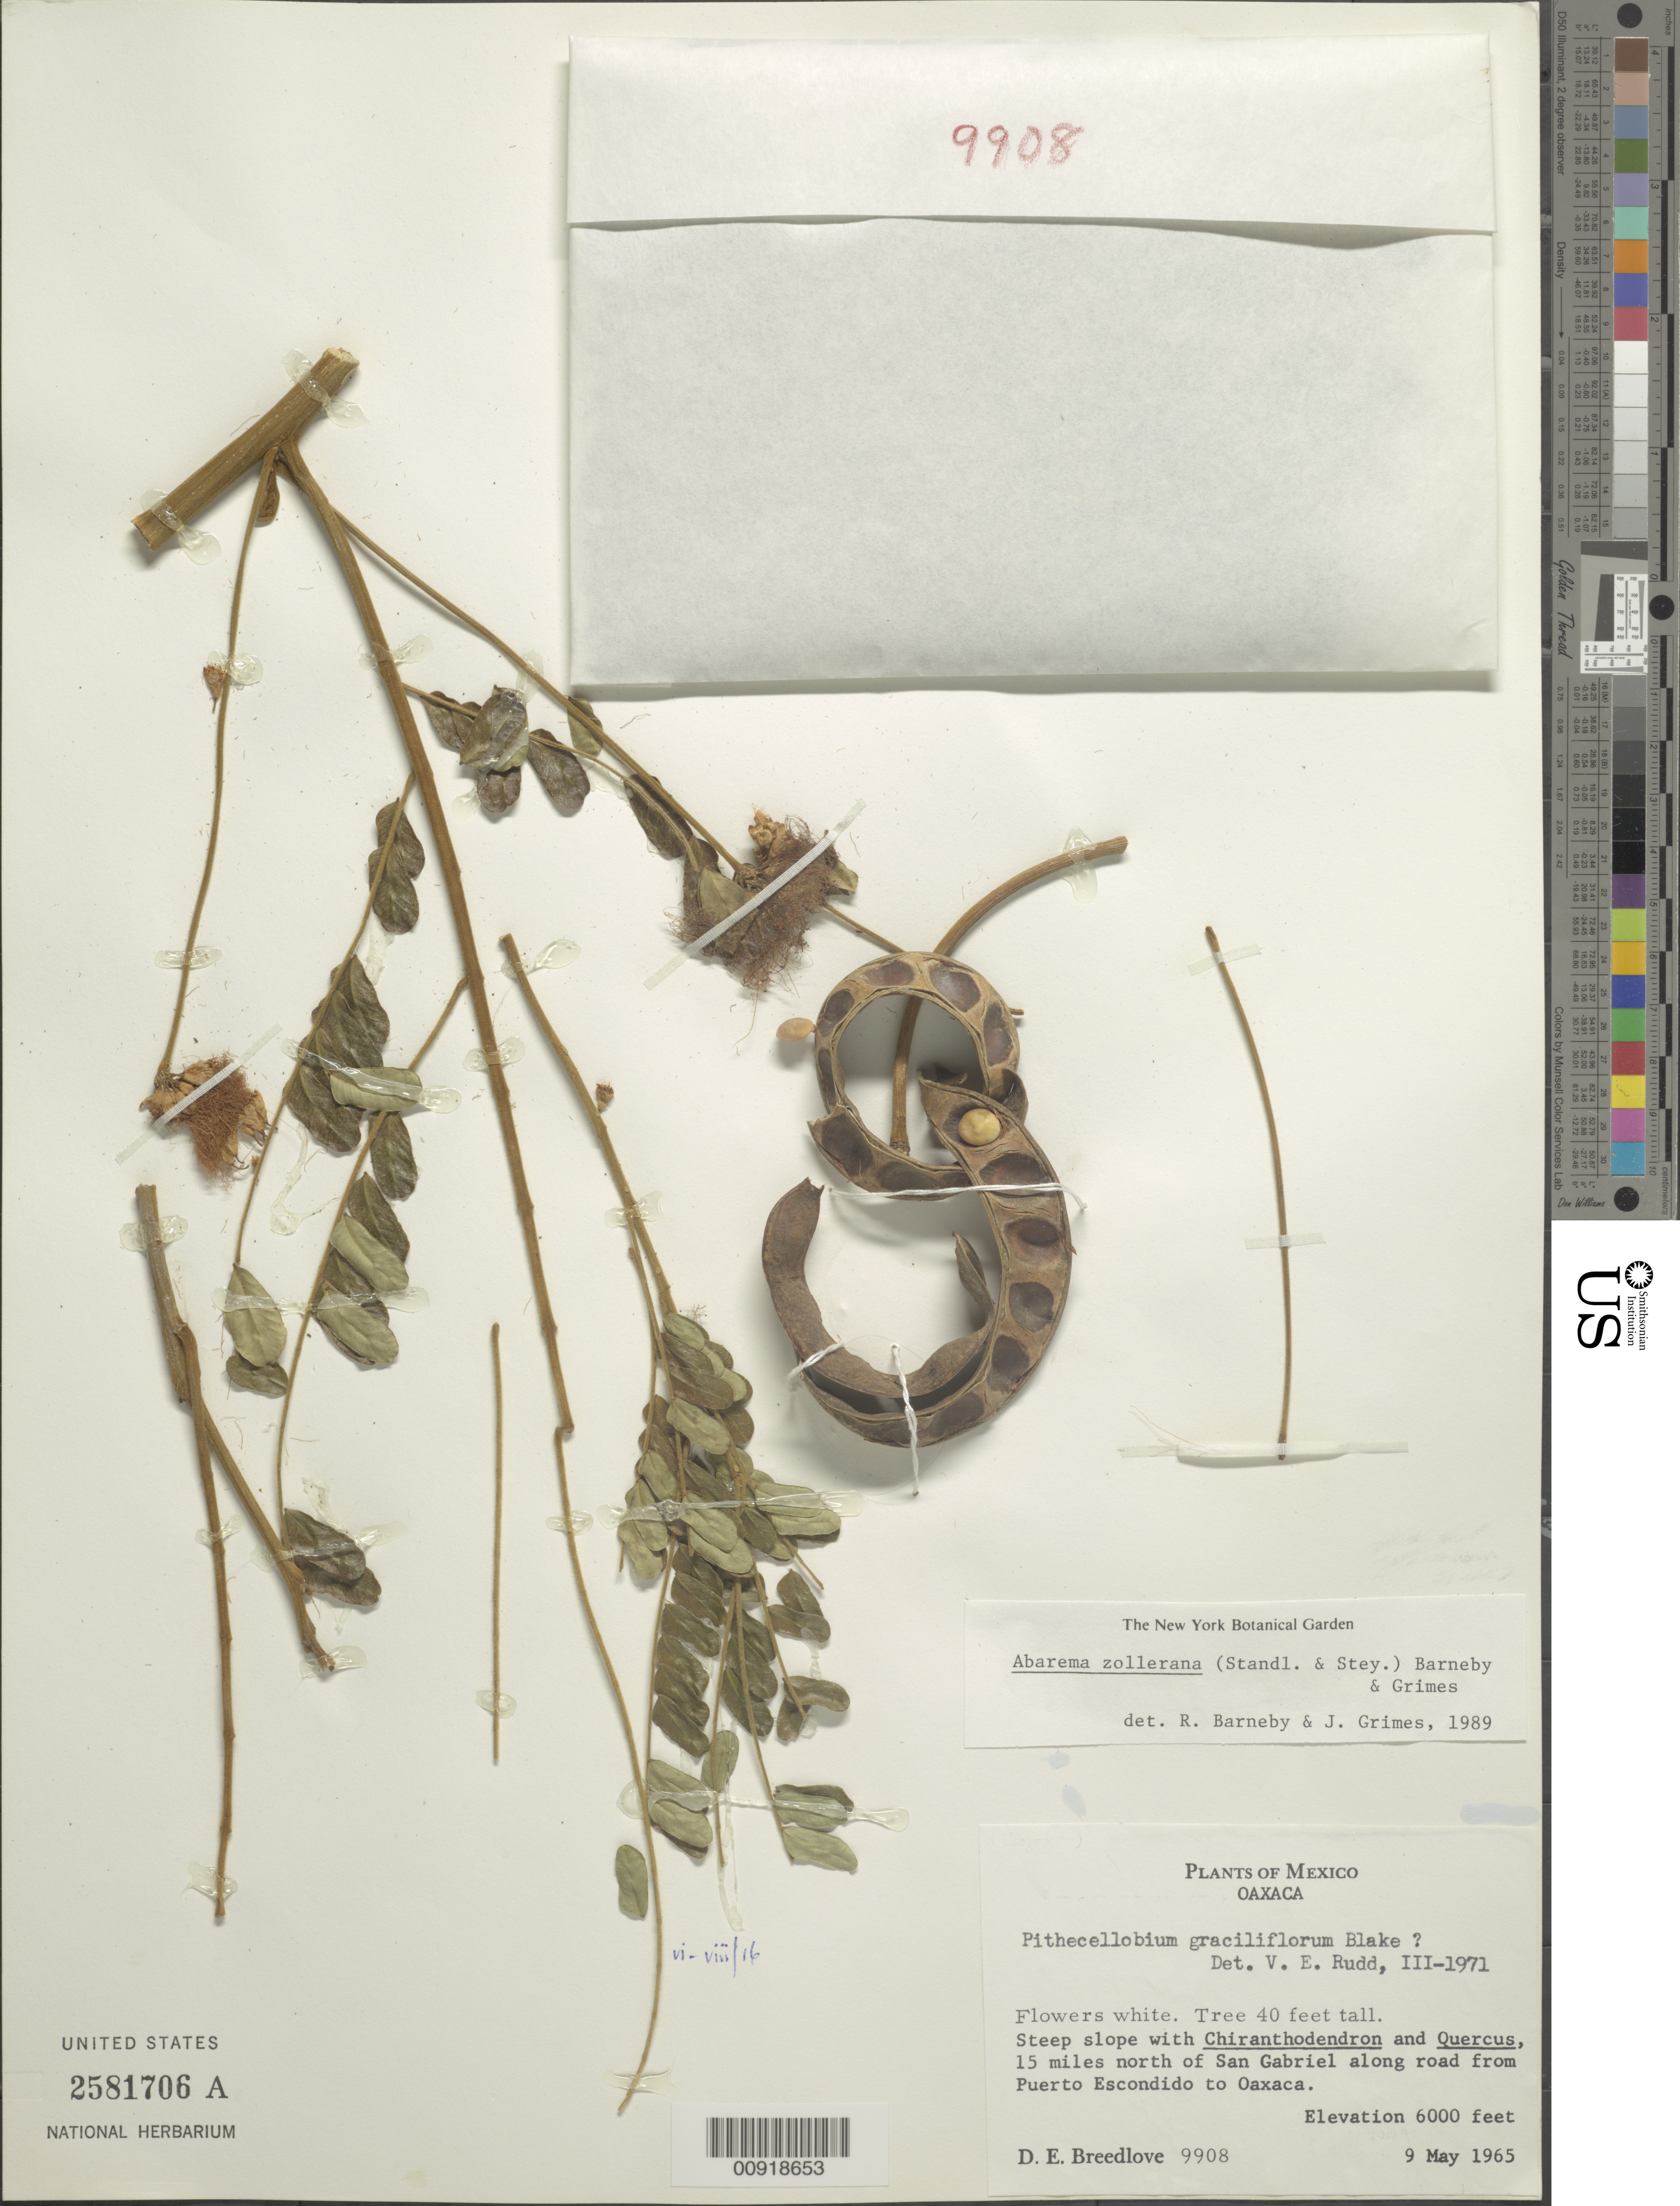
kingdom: Plantae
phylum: Tracheophyta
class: Magnoliopsida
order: Fabales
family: Fabaceae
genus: Abarema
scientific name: Abarema zolleriana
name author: (Standl. & Steyerm.) Barneby & J.W. Grimes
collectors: D. E. Breedlove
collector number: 9908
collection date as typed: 09 May 1965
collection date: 1965-05-09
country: Mexico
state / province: Oaxaca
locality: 15 miles north of San Gabriel along road from Puerto Escondido to Oaxaca.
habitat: Steep slope with Chiranthodendron and Quercus.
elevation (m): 1829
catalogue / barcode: US 2581706A